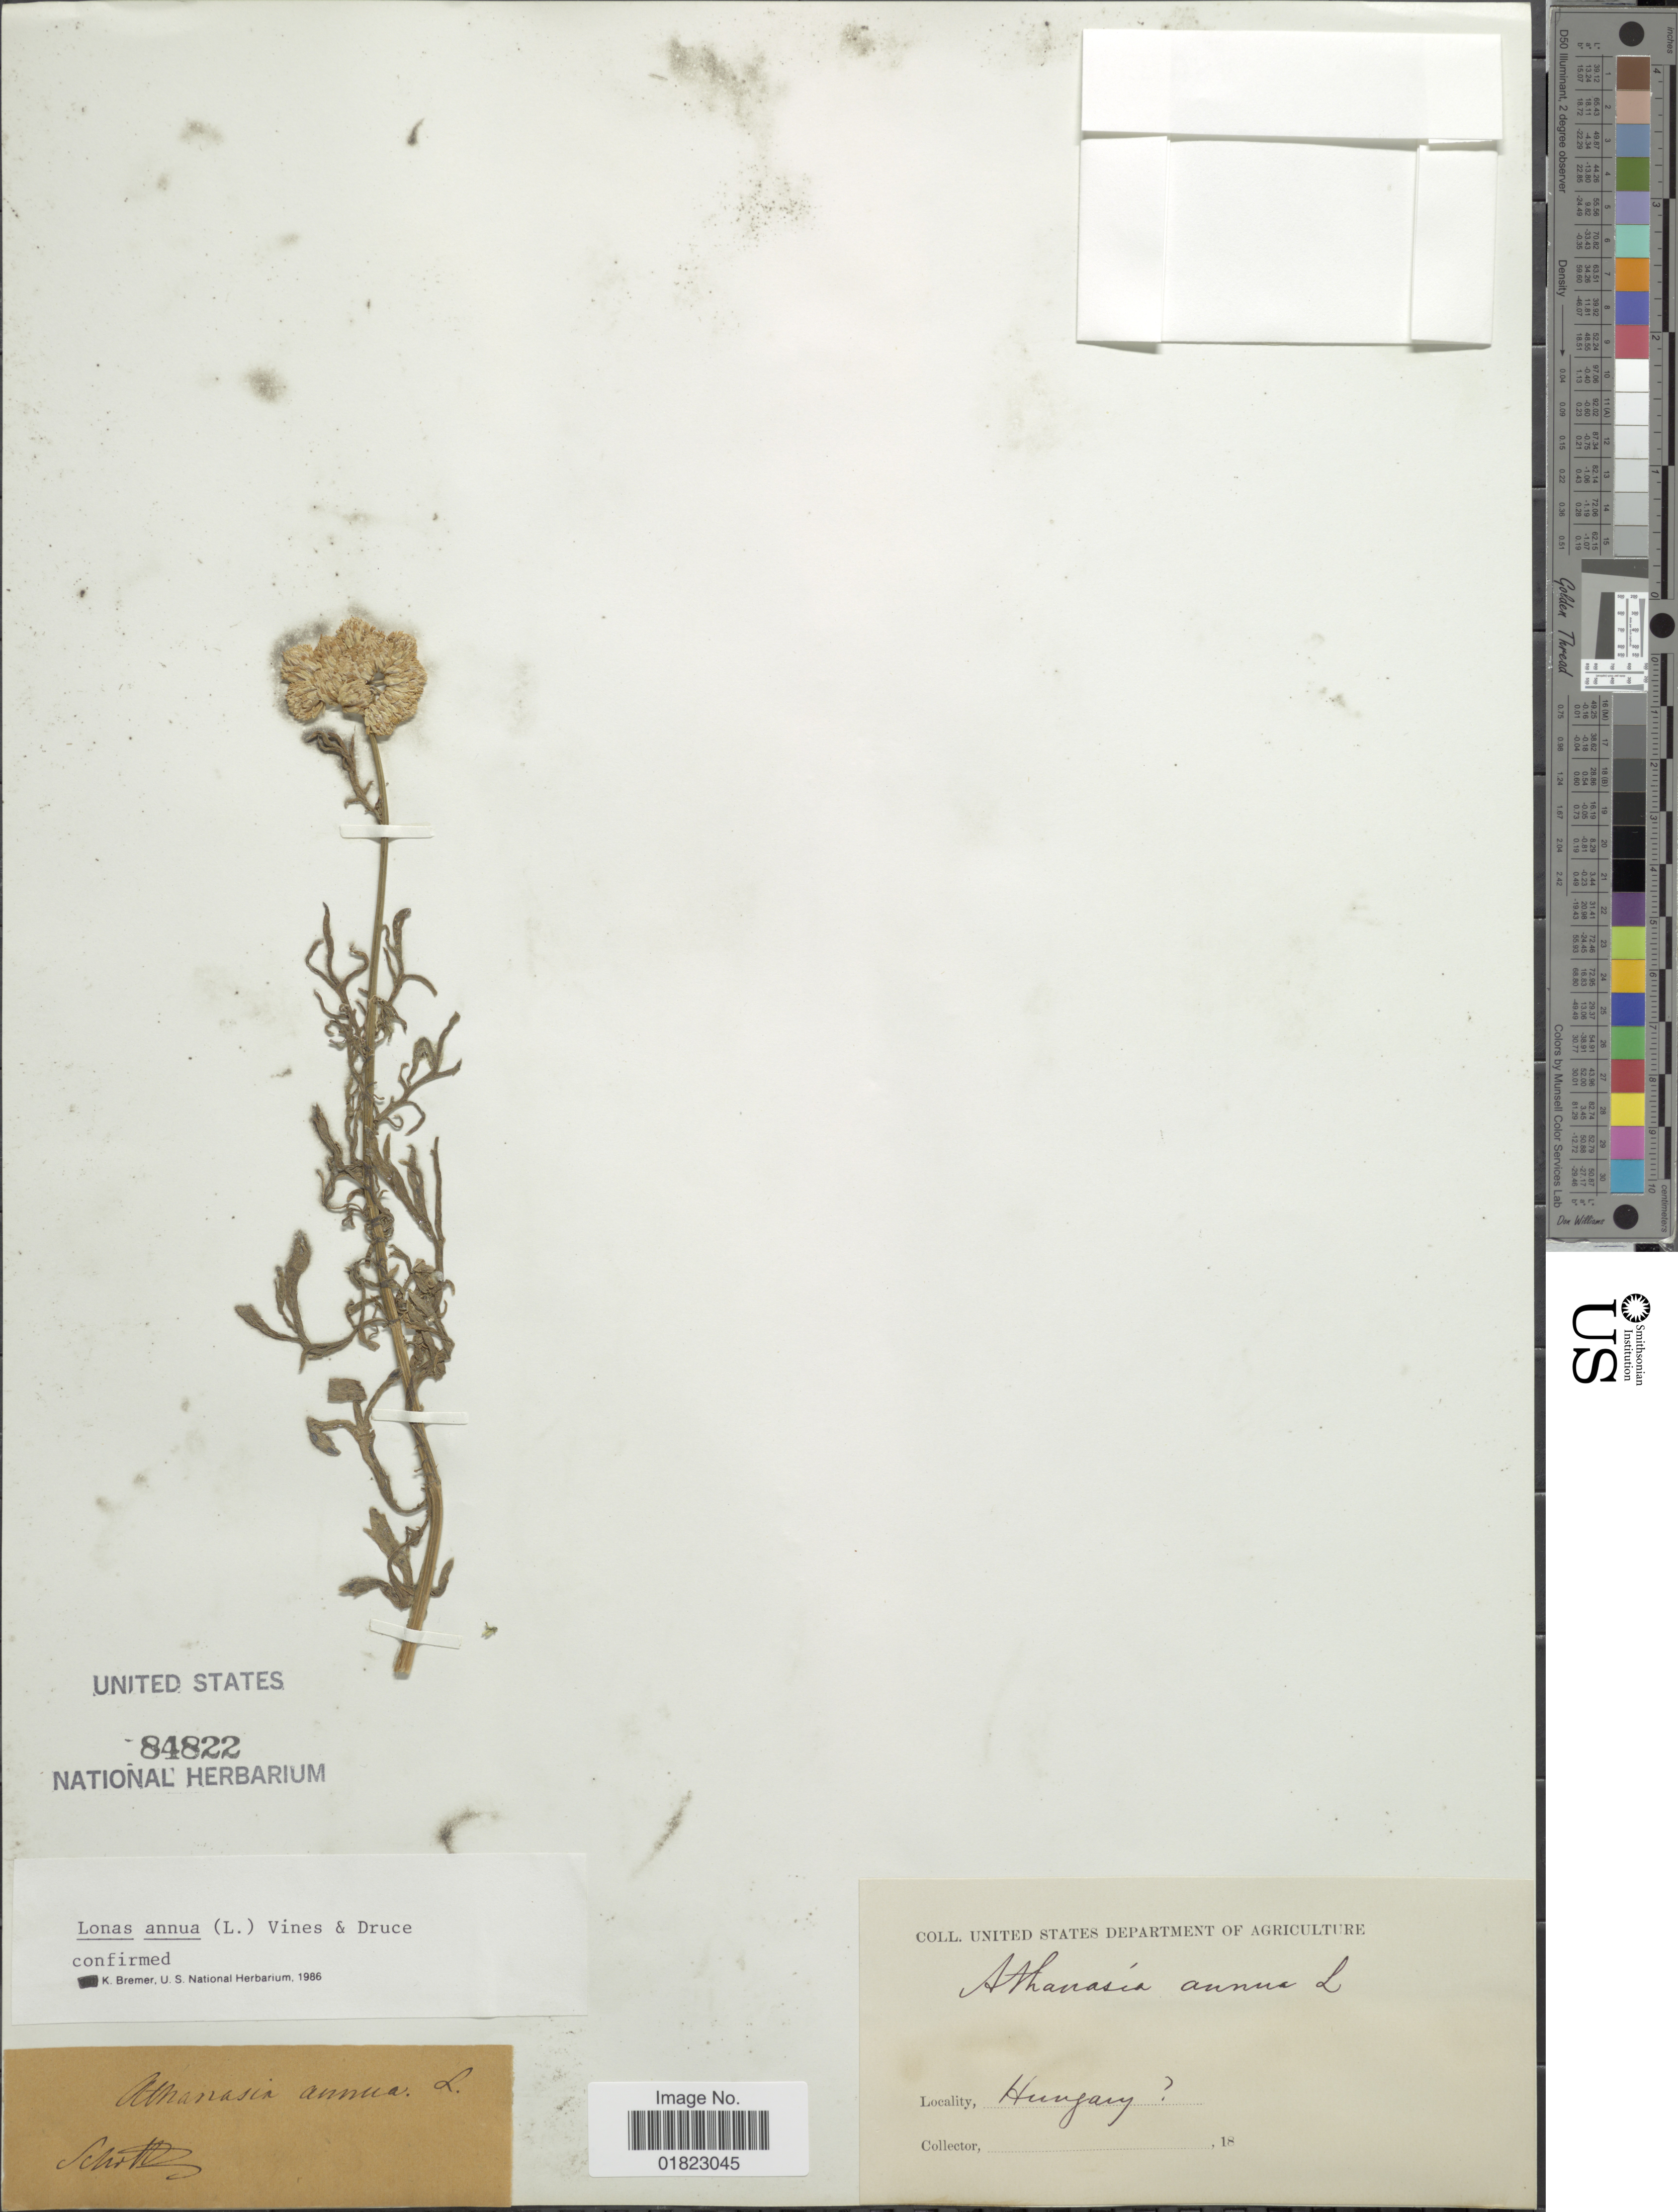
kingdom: Plantae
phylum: Tracheophyta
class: Magnoliopsida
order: Asterales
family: Asteraceae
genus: Lonas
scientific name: Lonas annua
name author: L.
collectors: United States Department of Agriculture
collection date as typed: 18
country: Hungary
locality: Hungary.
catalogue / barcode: US 84822